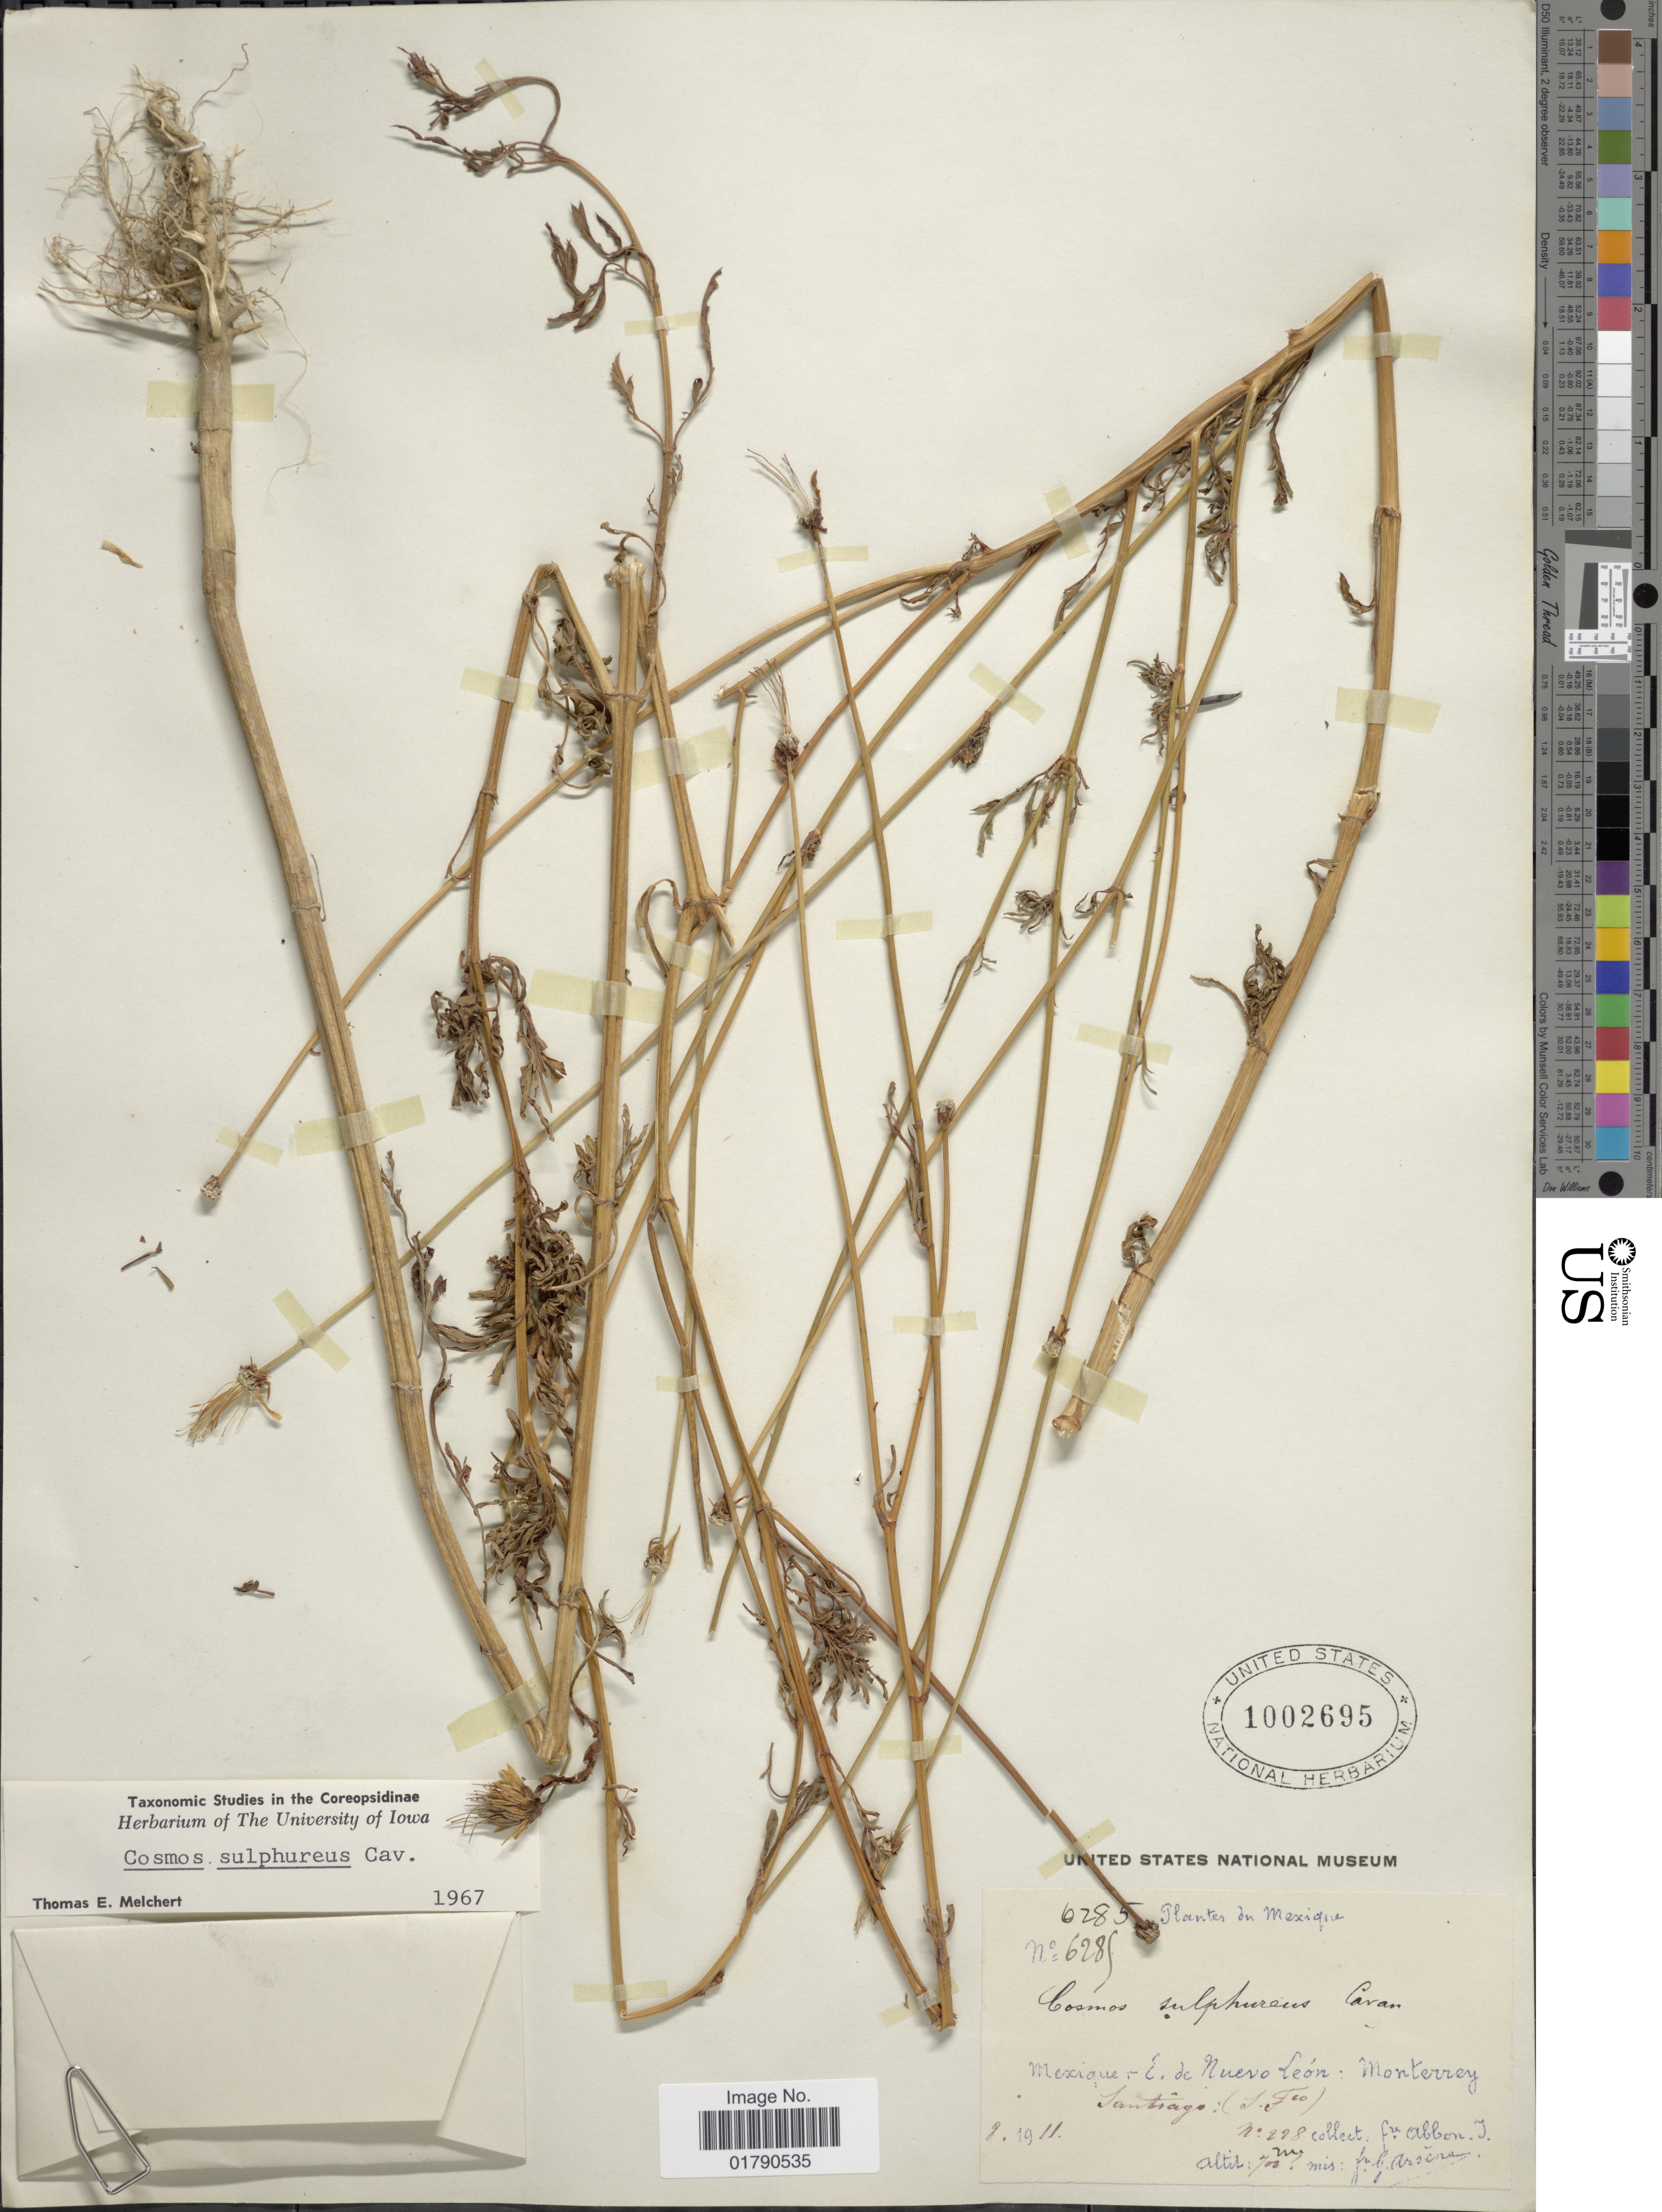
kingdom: Plantae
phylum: Tracheophyta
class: Magnoliopsida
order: Asterales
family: Asteraceae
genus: Cosmos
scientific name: Cosmos sulphureus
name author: Cav.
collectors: Bro. Abbon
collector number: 6285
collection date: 1911-08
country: Mexico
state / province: Nuevo León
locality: E. de Nuevo Leon, Monterrey, Santiago (S. Fco) [interpreted]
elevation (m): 700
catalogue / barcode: US 1002695